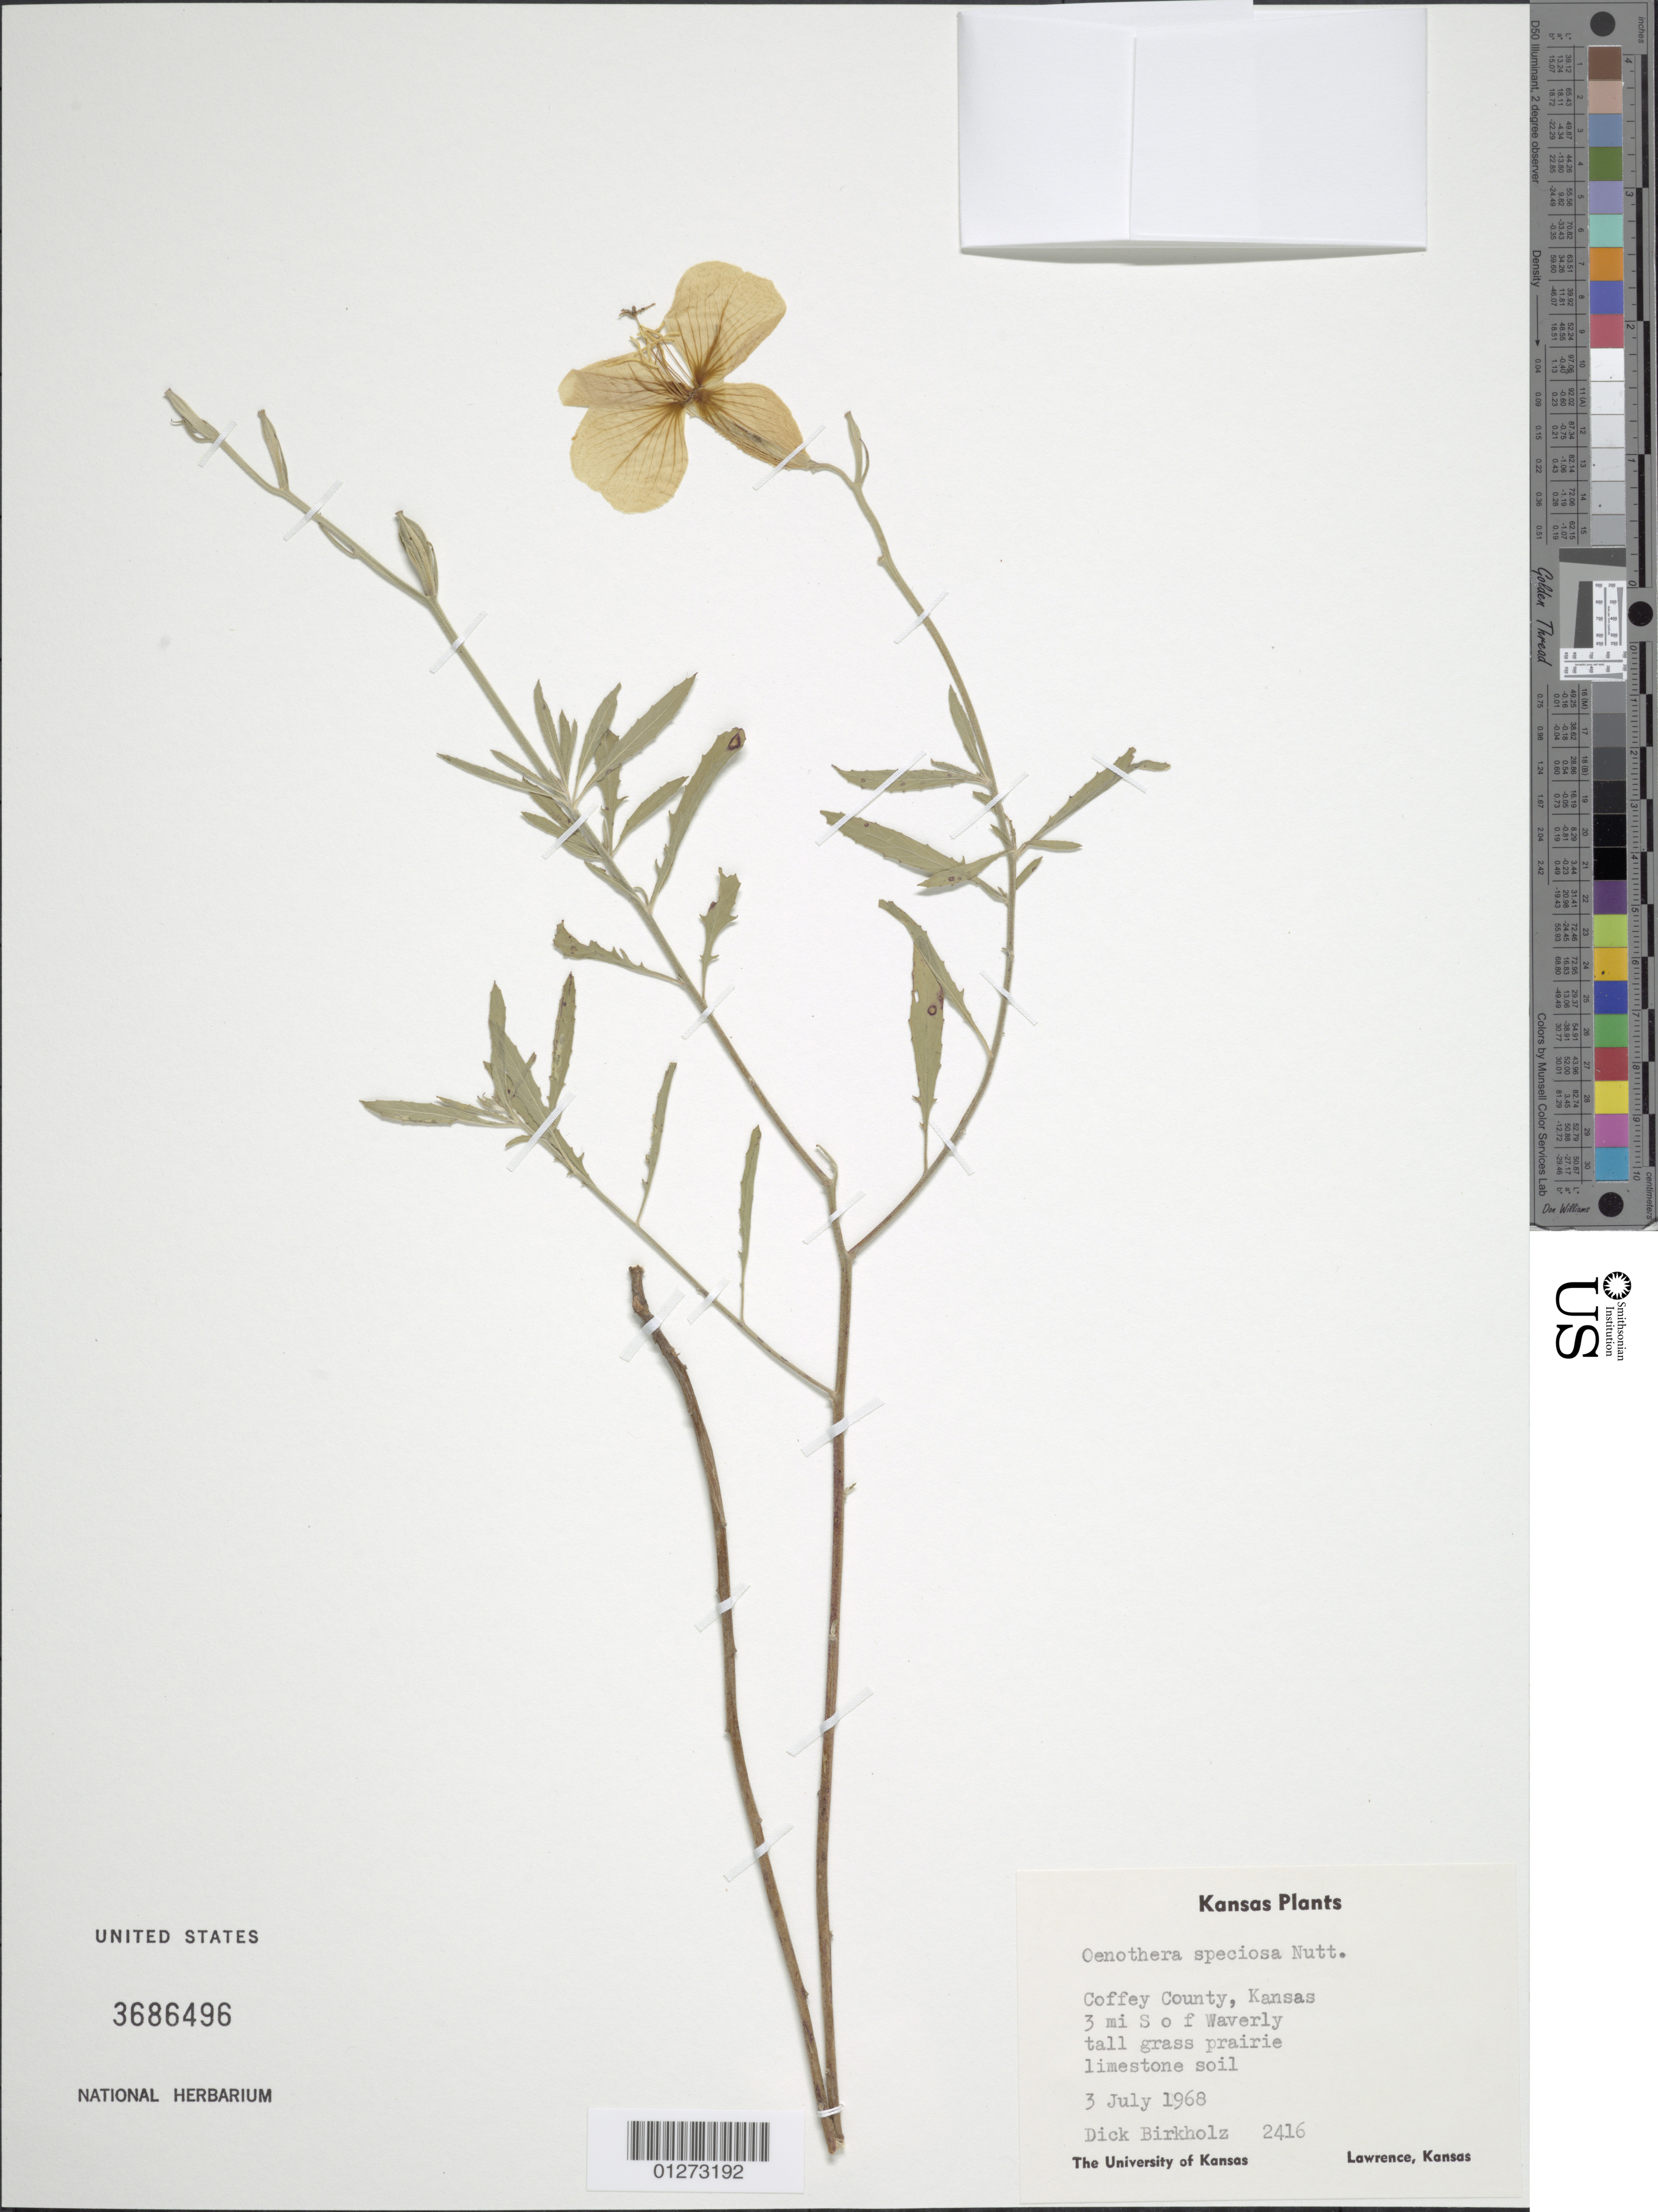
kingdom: Plantae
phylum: Tracheophyta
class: Magnoliopsida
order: Myrtales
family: Onagraceae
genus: Oenothera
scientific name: Oenothera speciosa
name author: Nutt.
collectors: D. Birkholz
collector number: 2416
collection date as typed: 3 July 1968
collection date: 1968-07-03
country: United States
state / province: Kansas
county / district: Coffey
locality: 3 mi S of Waverly.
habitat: Tall grass prairie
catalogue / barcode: US 3686496